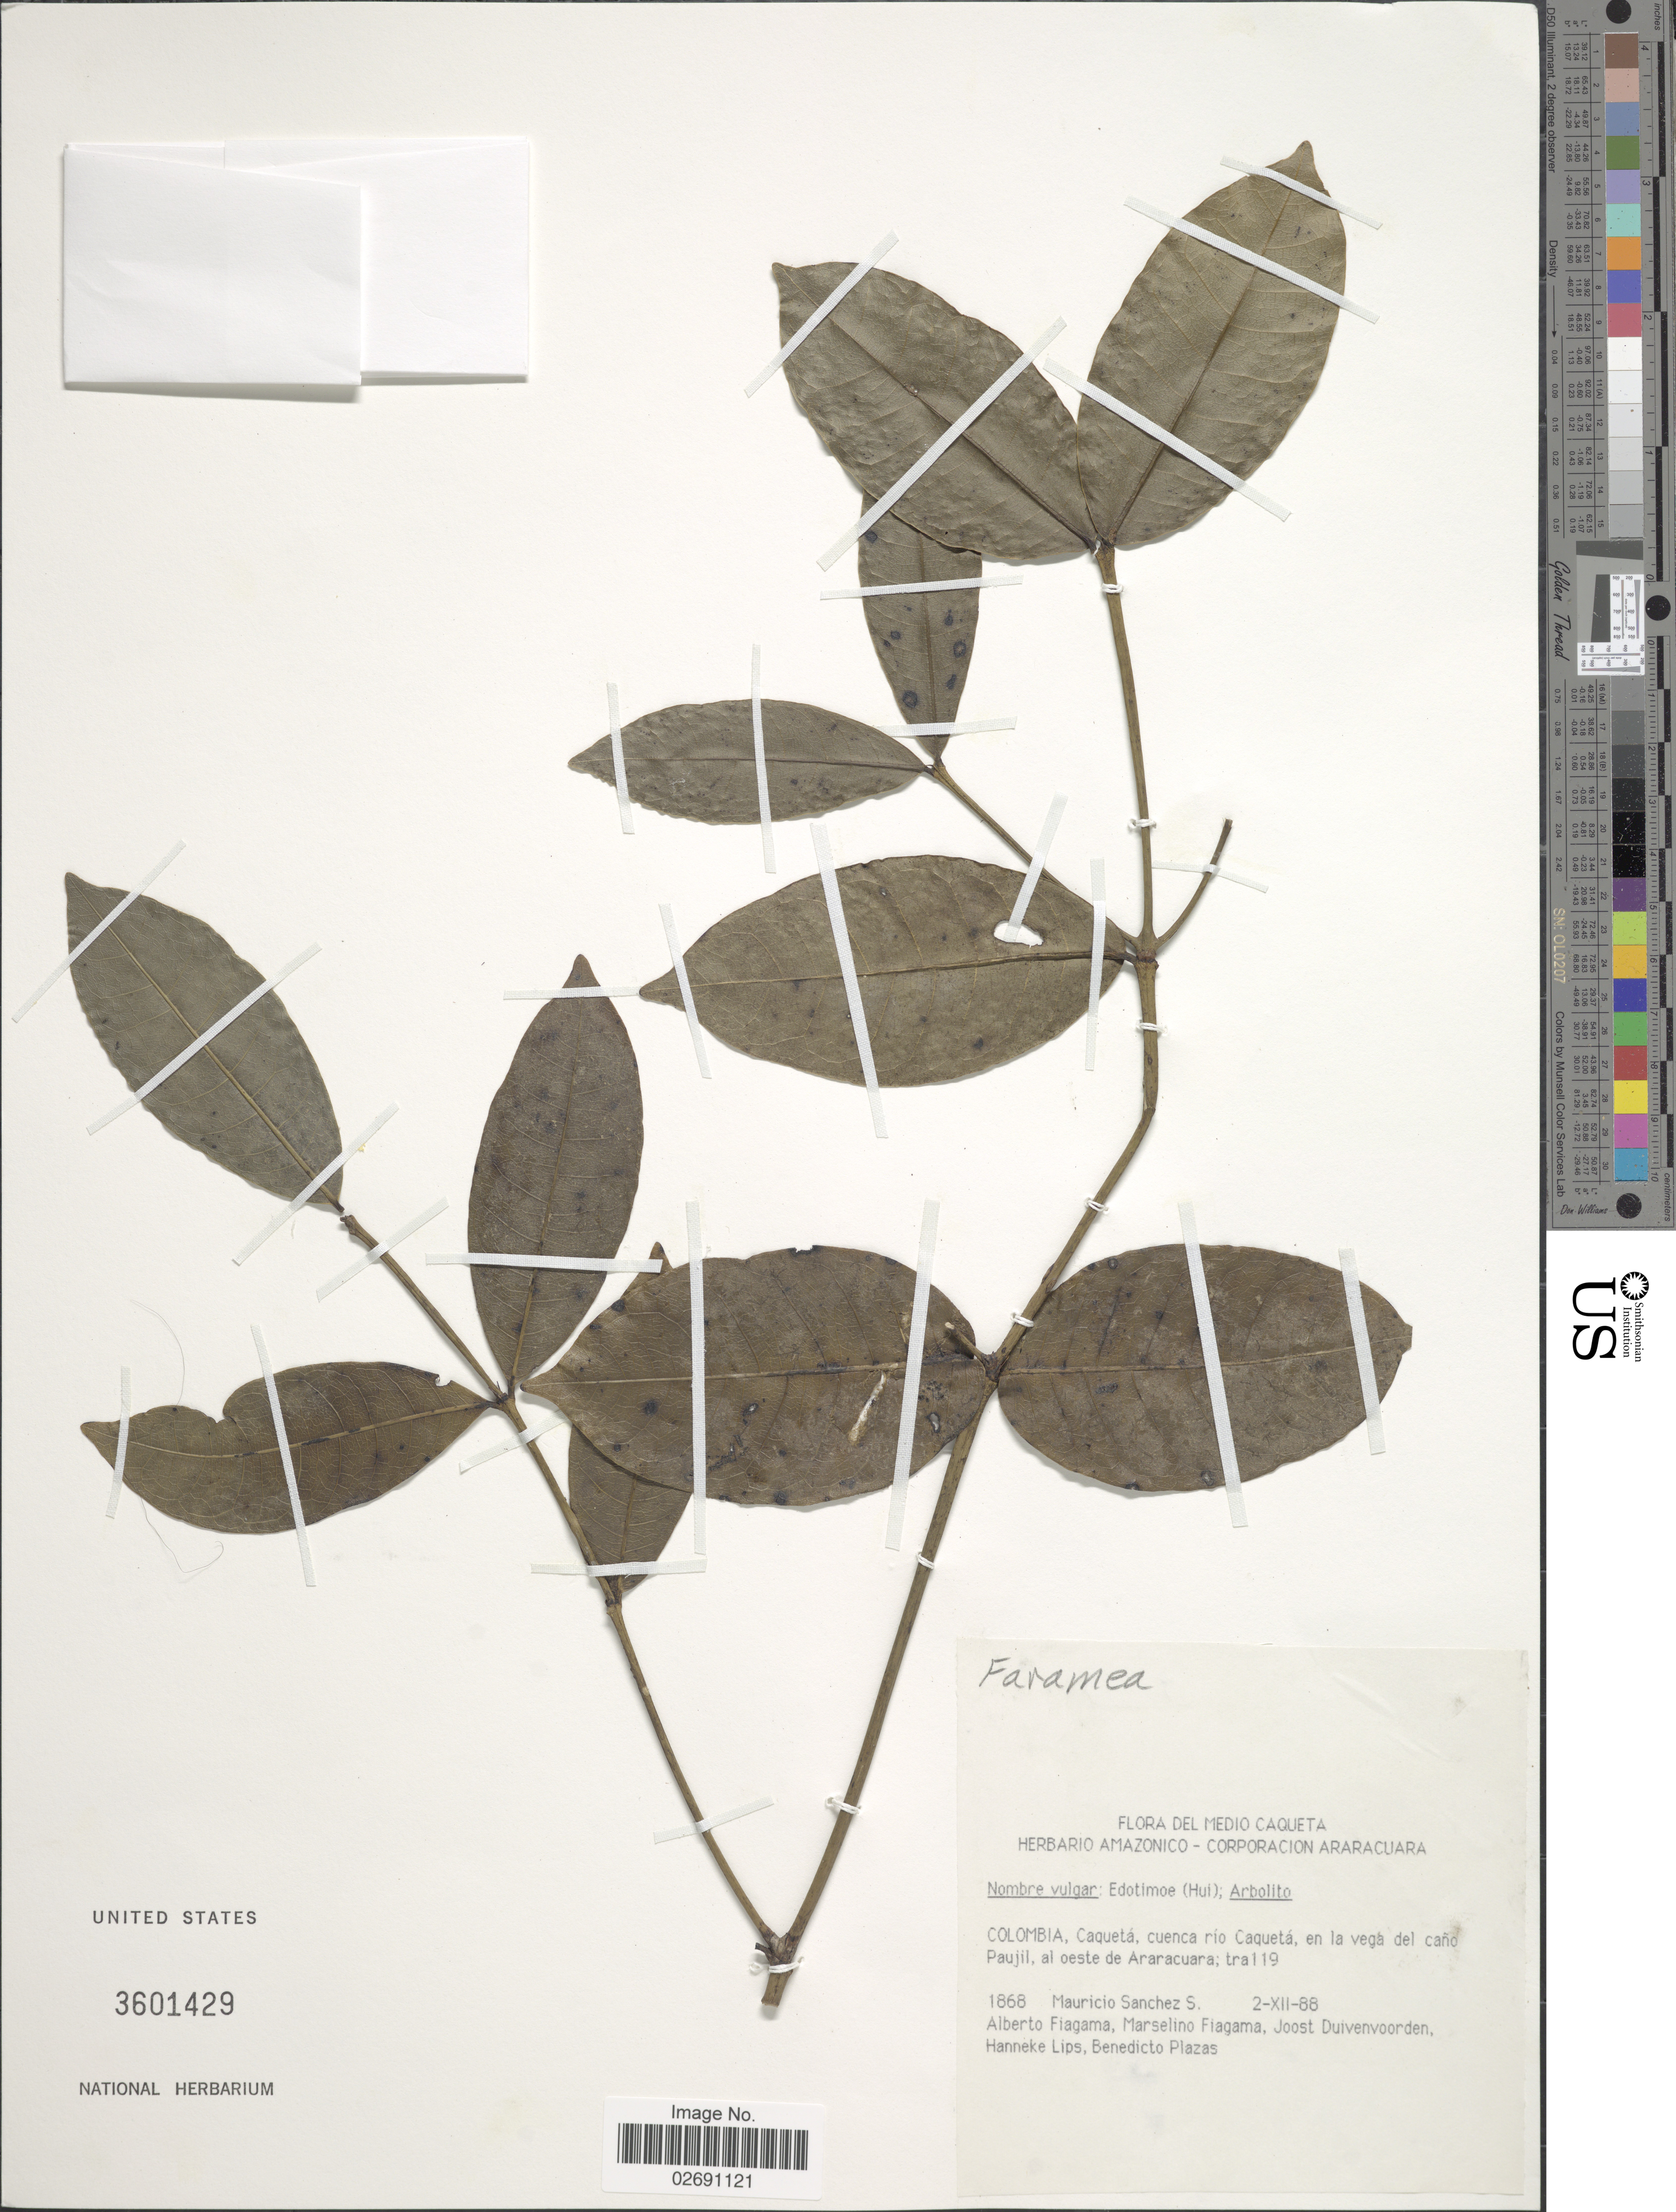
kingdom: Plantae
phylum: Tracheophyta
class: Magnoliopsida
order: Gentianales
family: Rubiaceae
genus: Faramea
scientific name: Faramea sp.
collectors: M. Sanchez S.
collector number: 1868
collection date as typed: Transcribed d/m/y: 2/12/88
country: Colombia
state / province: Caquetá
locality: Cuenca rio caqueta, en la vega del cano Paujil, al oeste de Araracuara; tra119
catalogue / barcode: US 3601429